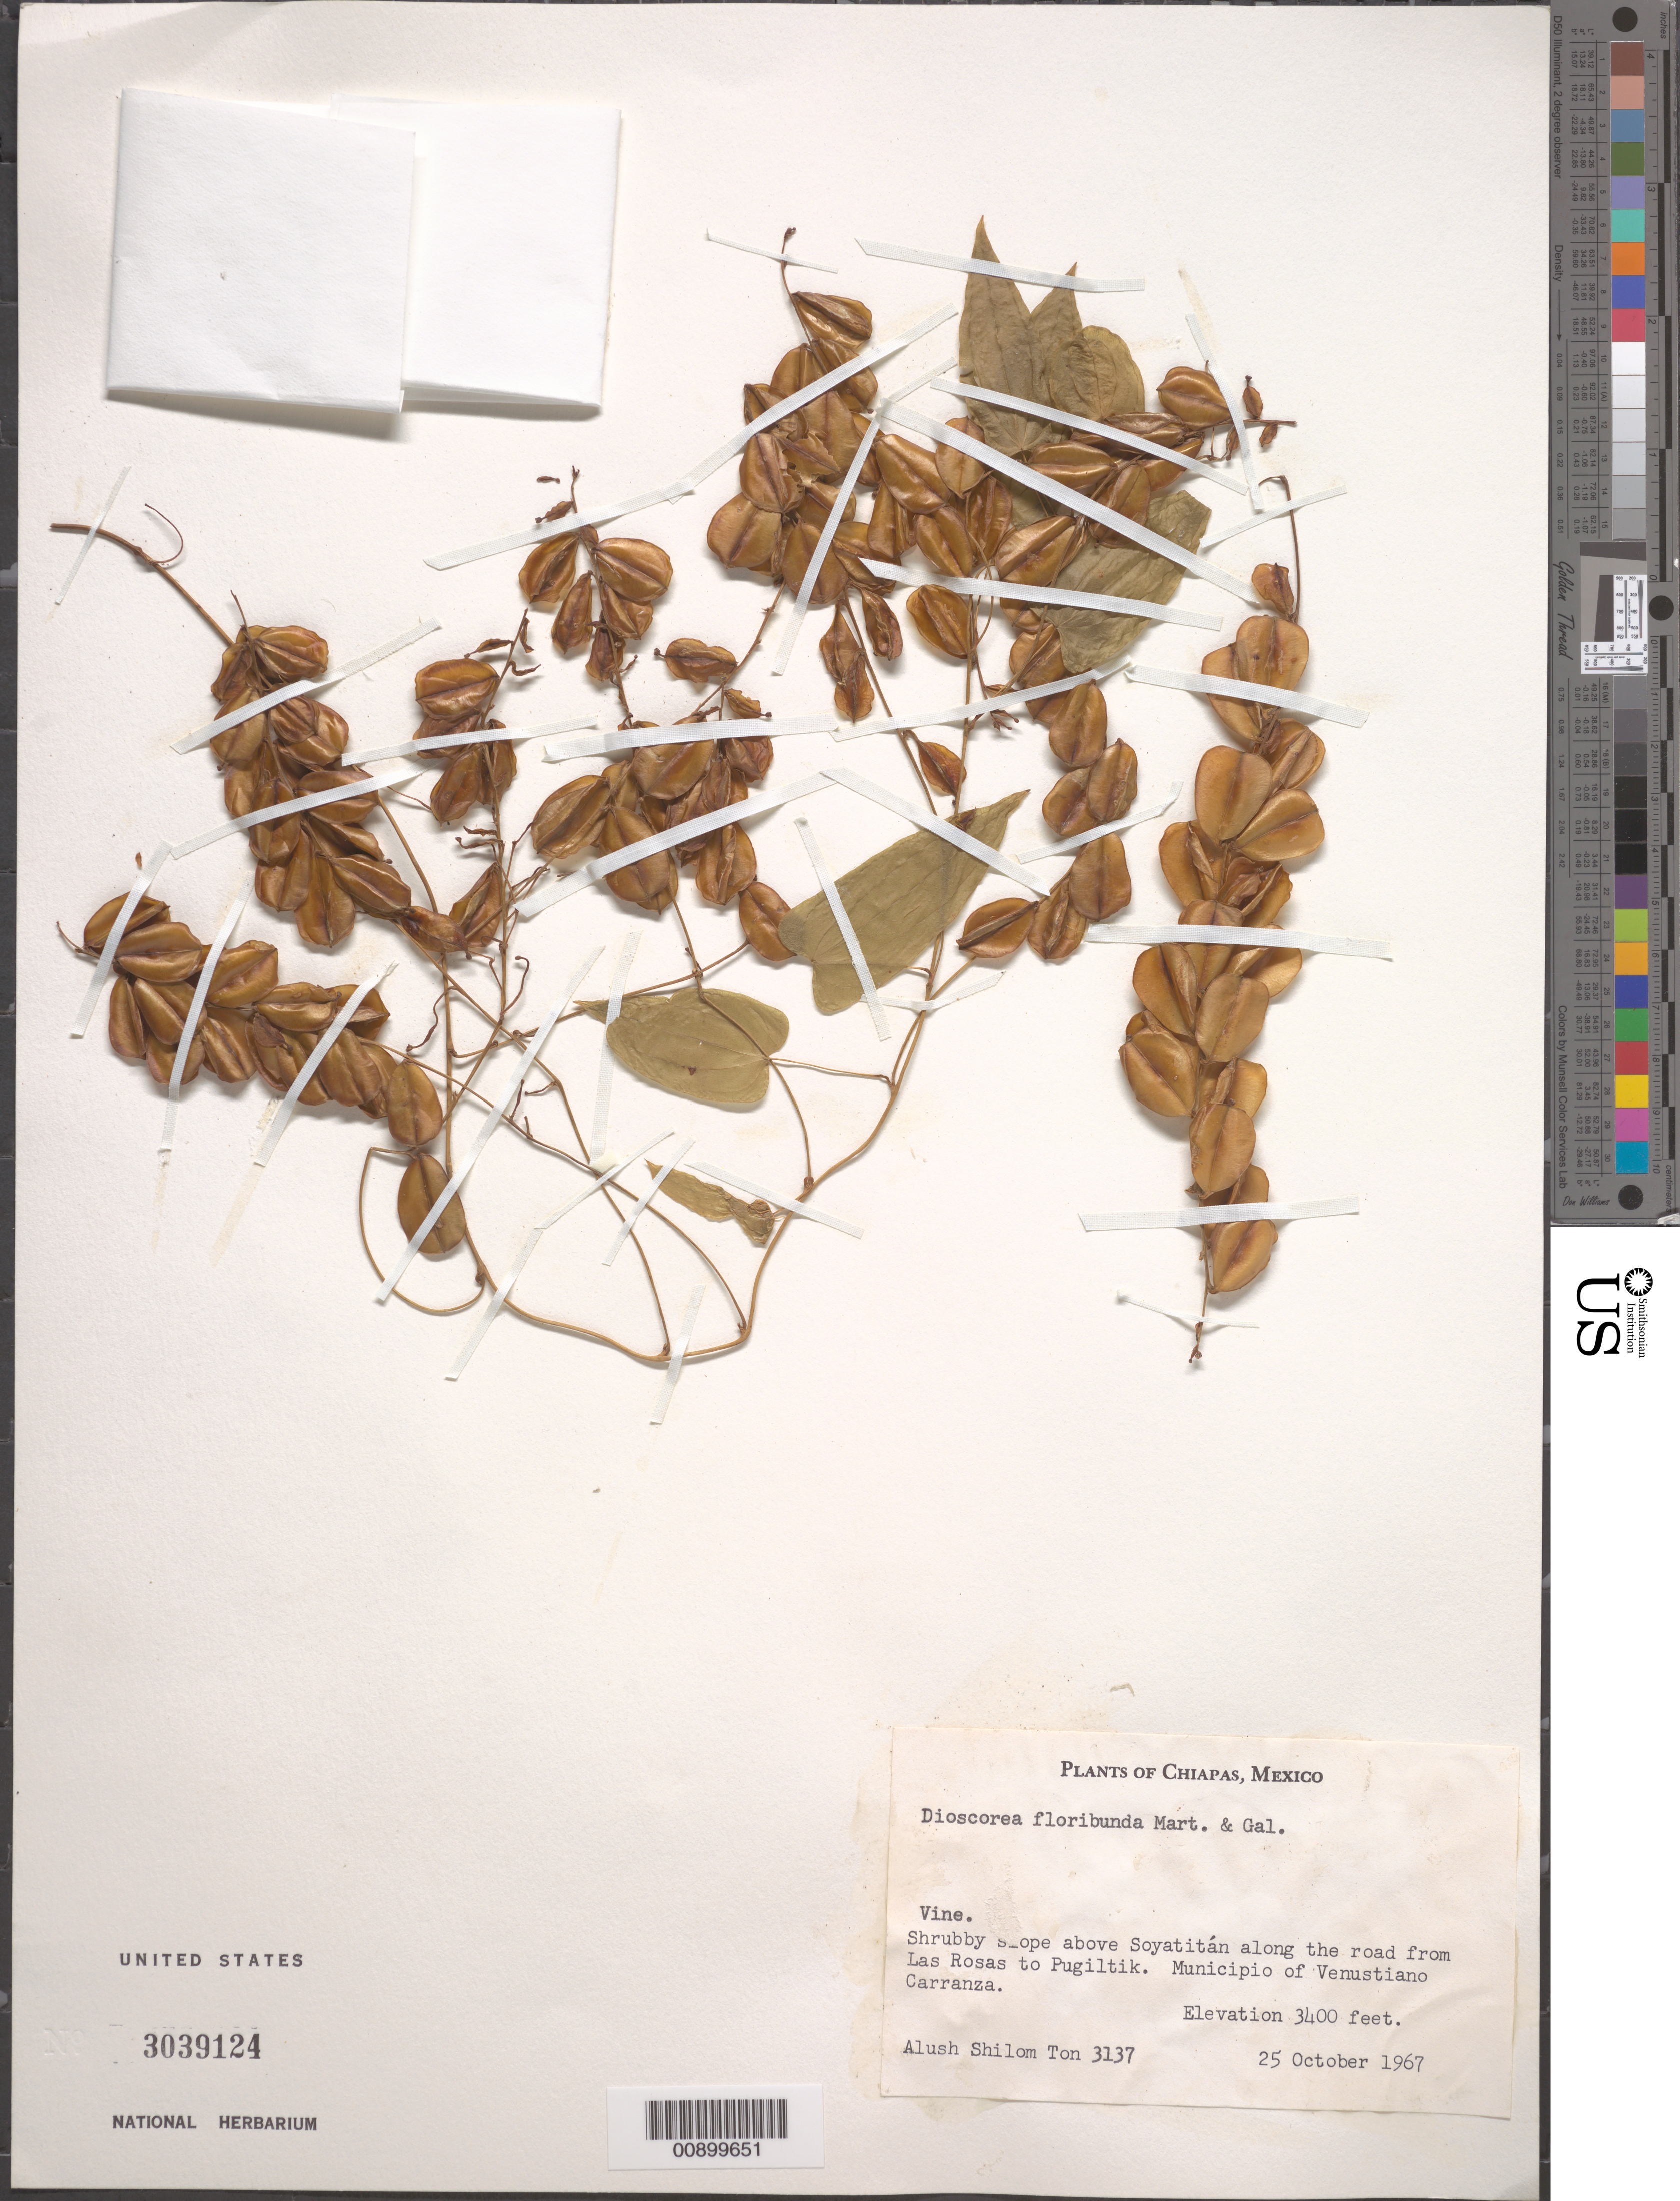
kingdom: Plantae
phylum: Tracheophyta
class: Liliopsida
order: Dioscoreales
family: Dioscoreaceae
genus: Dioscorea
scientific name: Dioscorea floribunda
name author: M. Martens & Galeotti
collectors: A. Shilom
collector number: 3137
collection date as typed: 25 Oct 1967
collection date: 1967-10-25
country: Mexico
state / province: Chiapas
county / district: Venustiano Carranza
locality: Above Soyatitán along the road from Las Rosas to Pugiltik, Municipio of Venustiano Carranza, Chiapas.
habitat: Shrubby slope.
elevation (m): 1036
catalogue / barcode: US 3039124